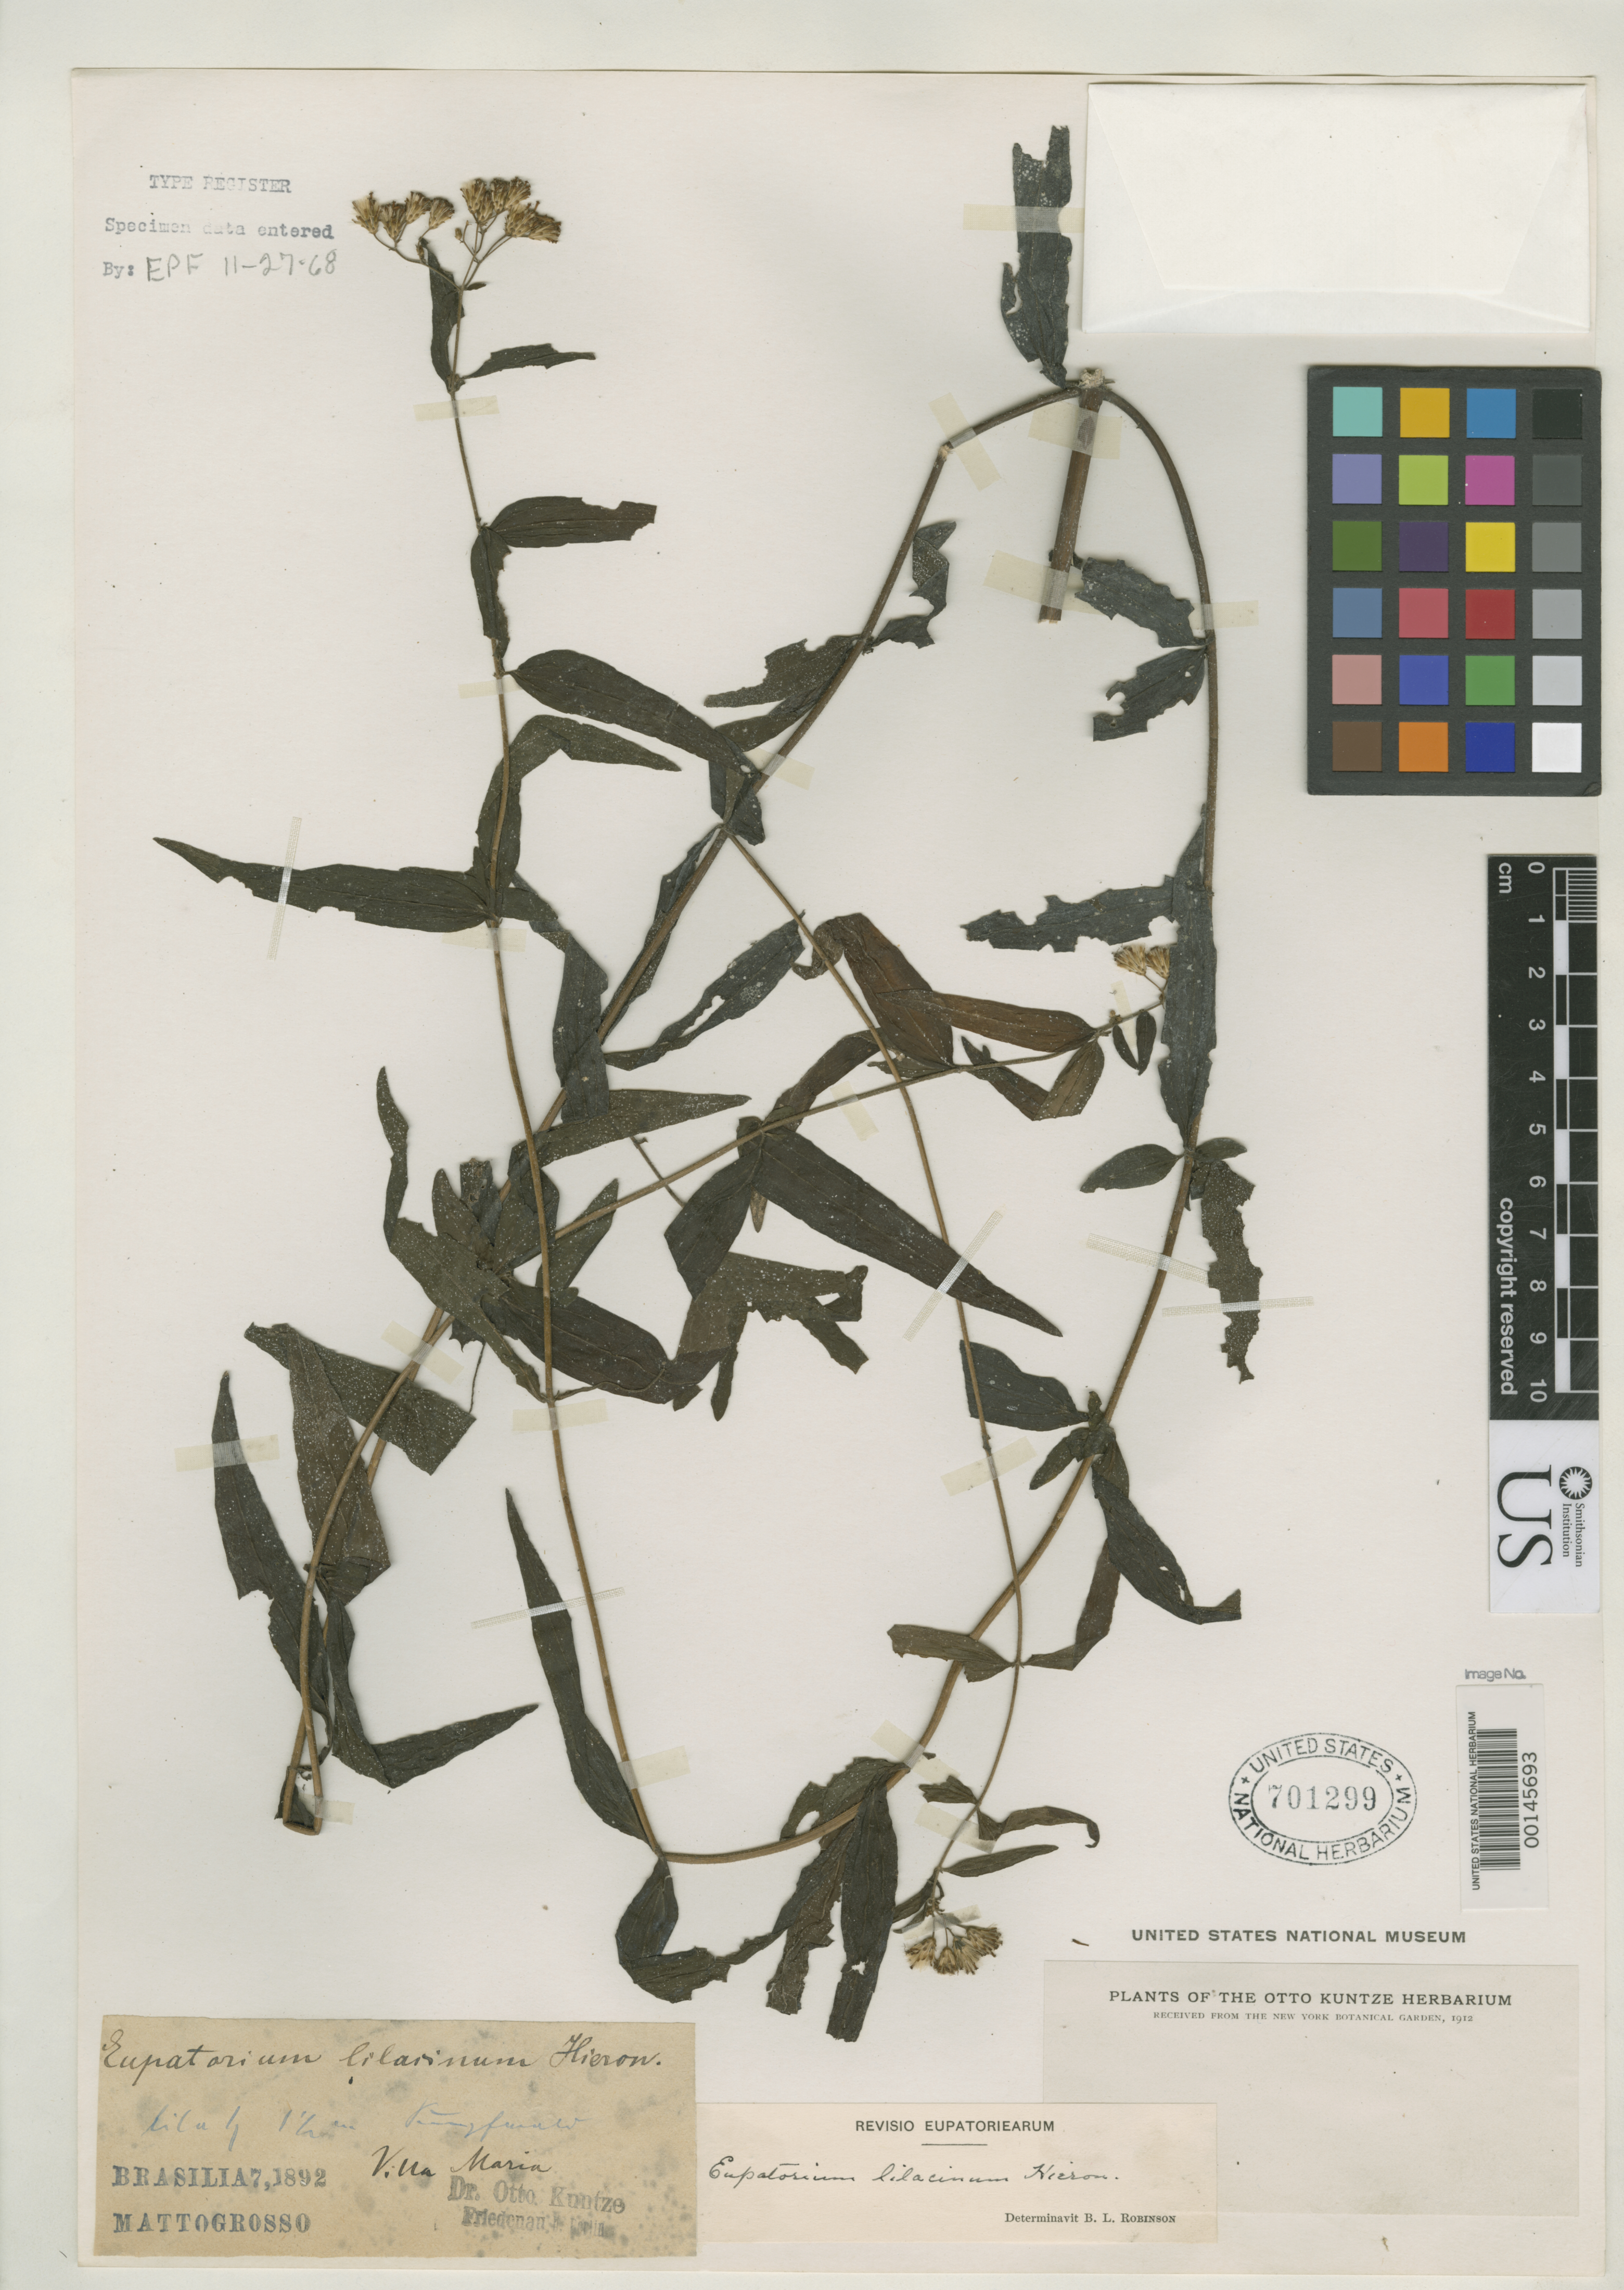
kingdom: Plantae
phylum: Tracheophyta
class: Magnoliopsida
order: Asterales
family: Asteraceae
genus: Eupatorium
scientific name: Eupatorium lilacinum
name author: Hieron.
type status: Type Material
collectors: C.E.O. Kuntze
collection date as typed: Jul 1892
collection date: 1892-07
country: Brazil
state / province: Mato Grosso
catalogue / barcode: US 701299